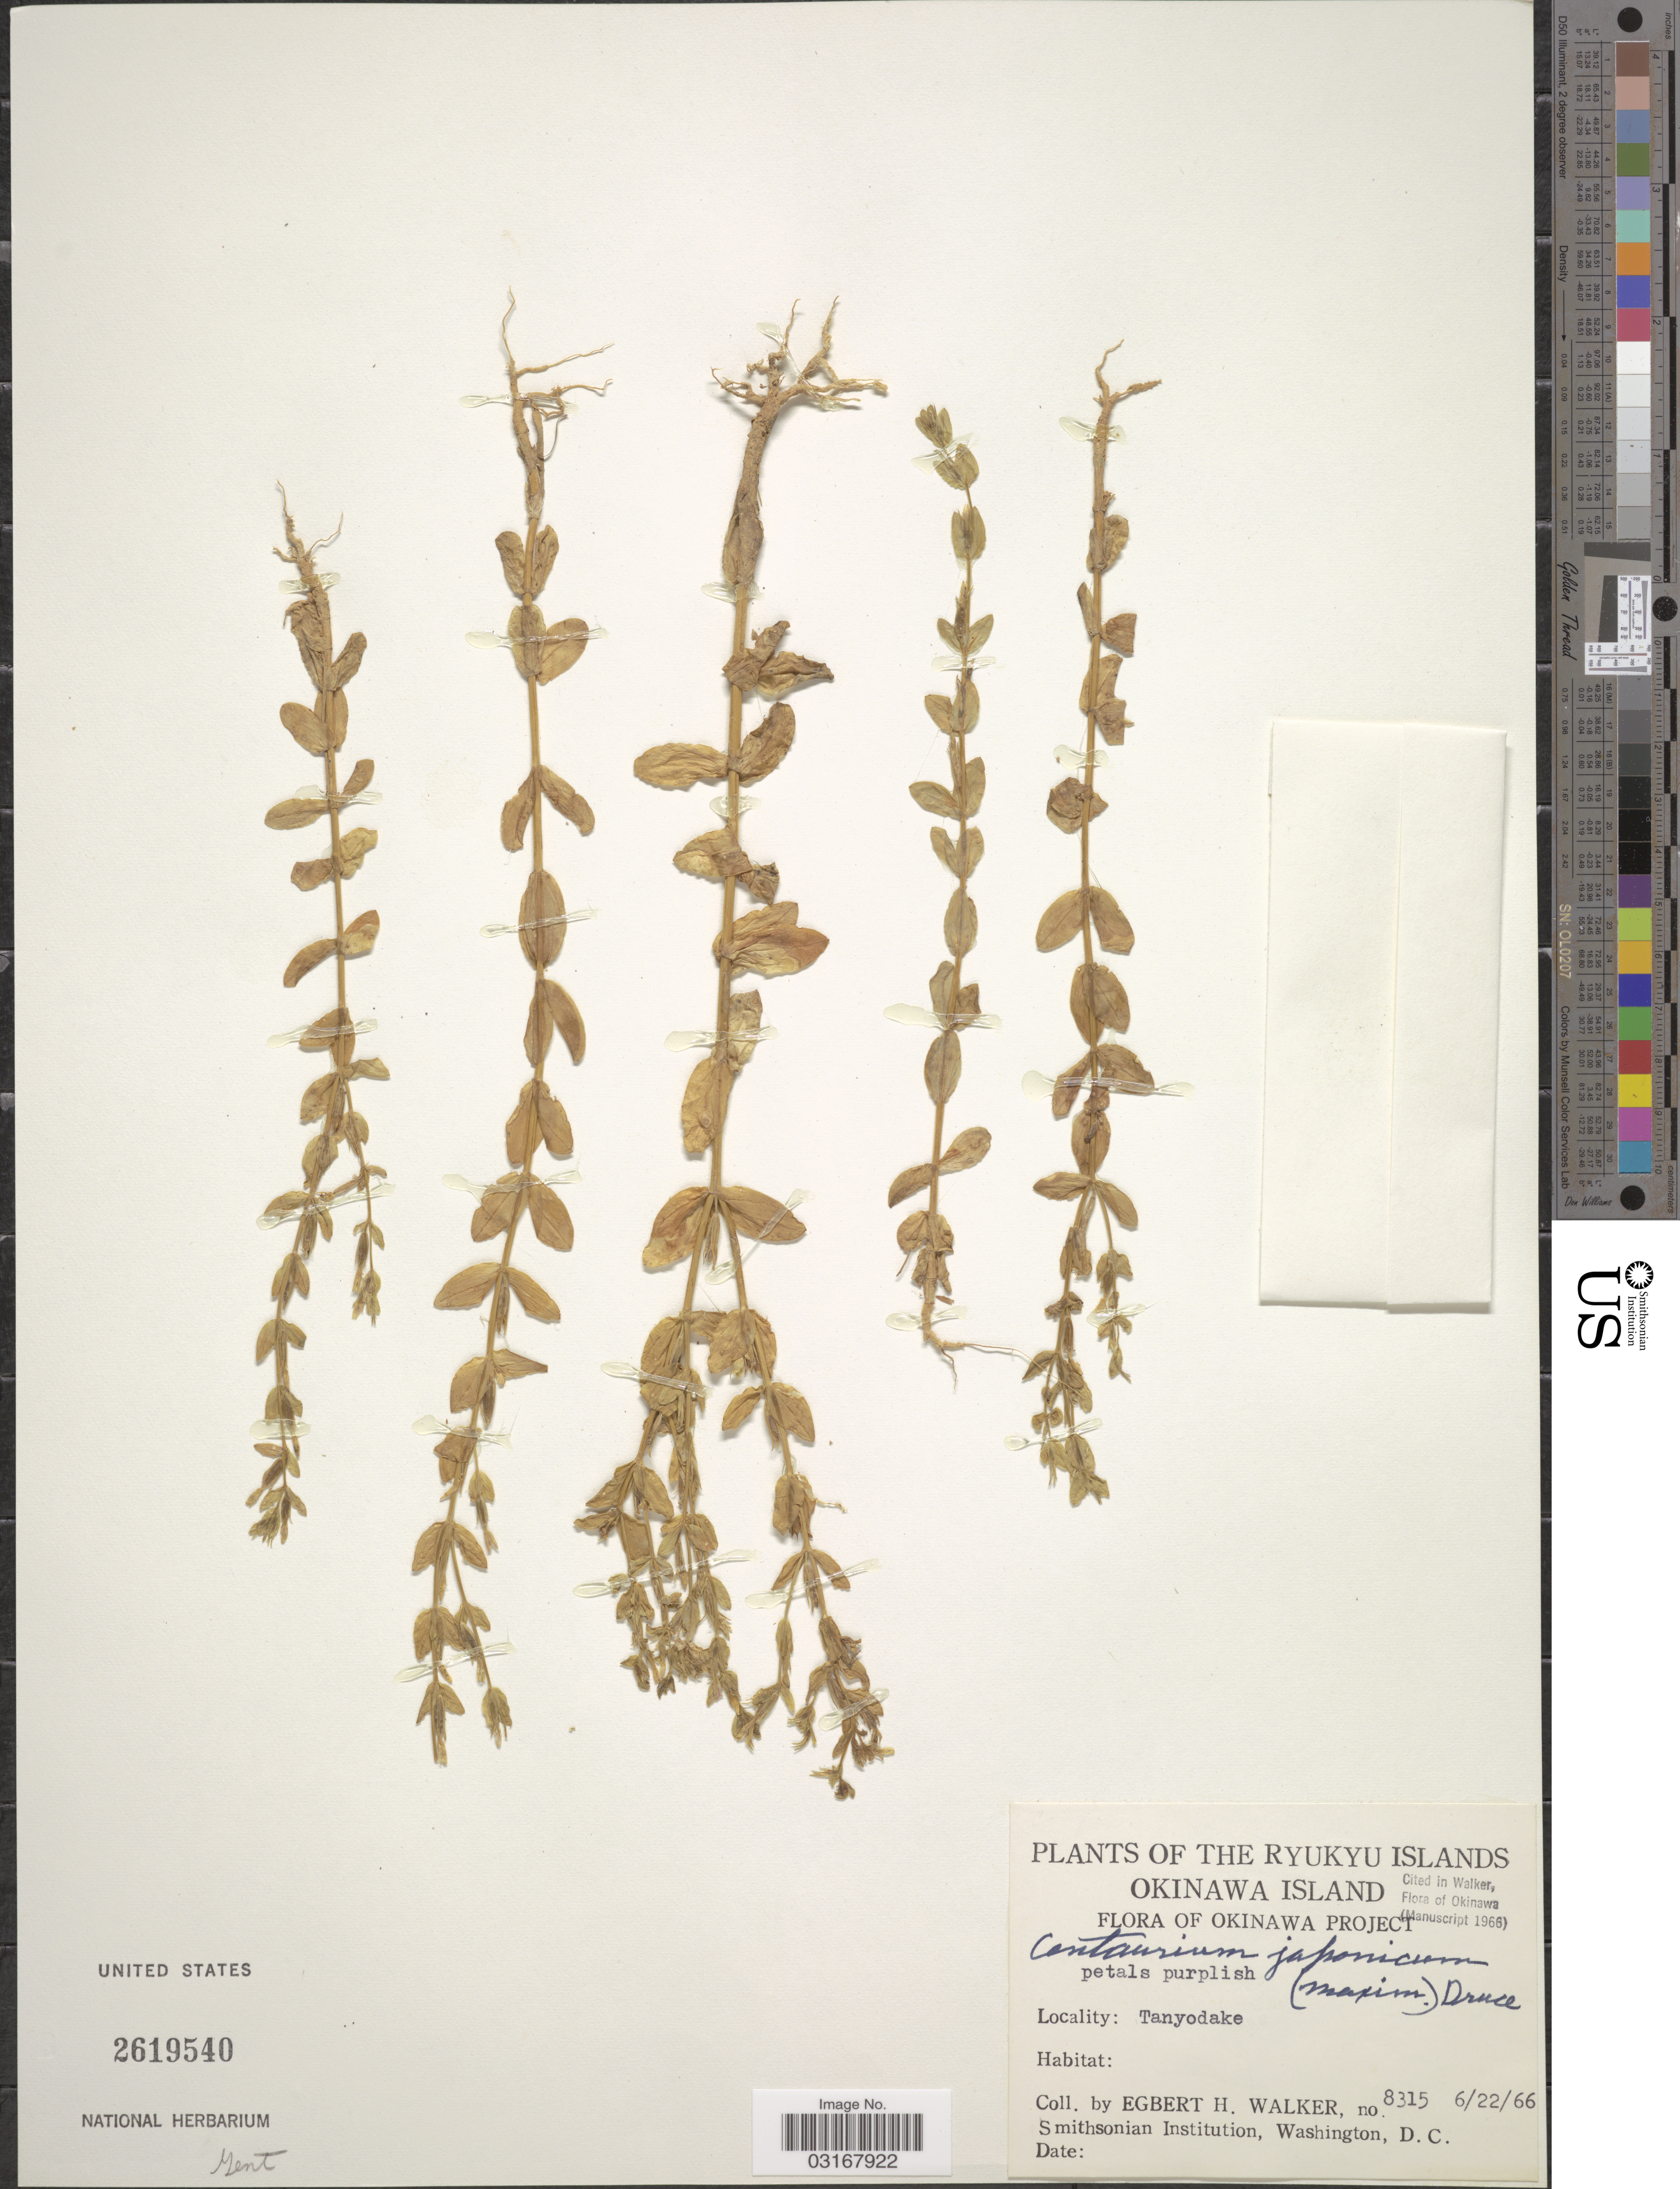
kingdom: Plantae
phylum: Tracheophyta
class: Magnoliopsida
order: Gentianales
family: Gentianaceae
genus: Centaurium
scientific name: Centaurium japonicum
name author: (Maxim.) Druce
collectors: E. H. Walker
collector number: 8315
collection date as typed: Transcribed d/m/y: 22/6/66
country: Japan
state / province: Okinawa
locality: Ryukyu Islands. Okinawa Island. Tanyodake.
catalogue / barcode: US 2619540